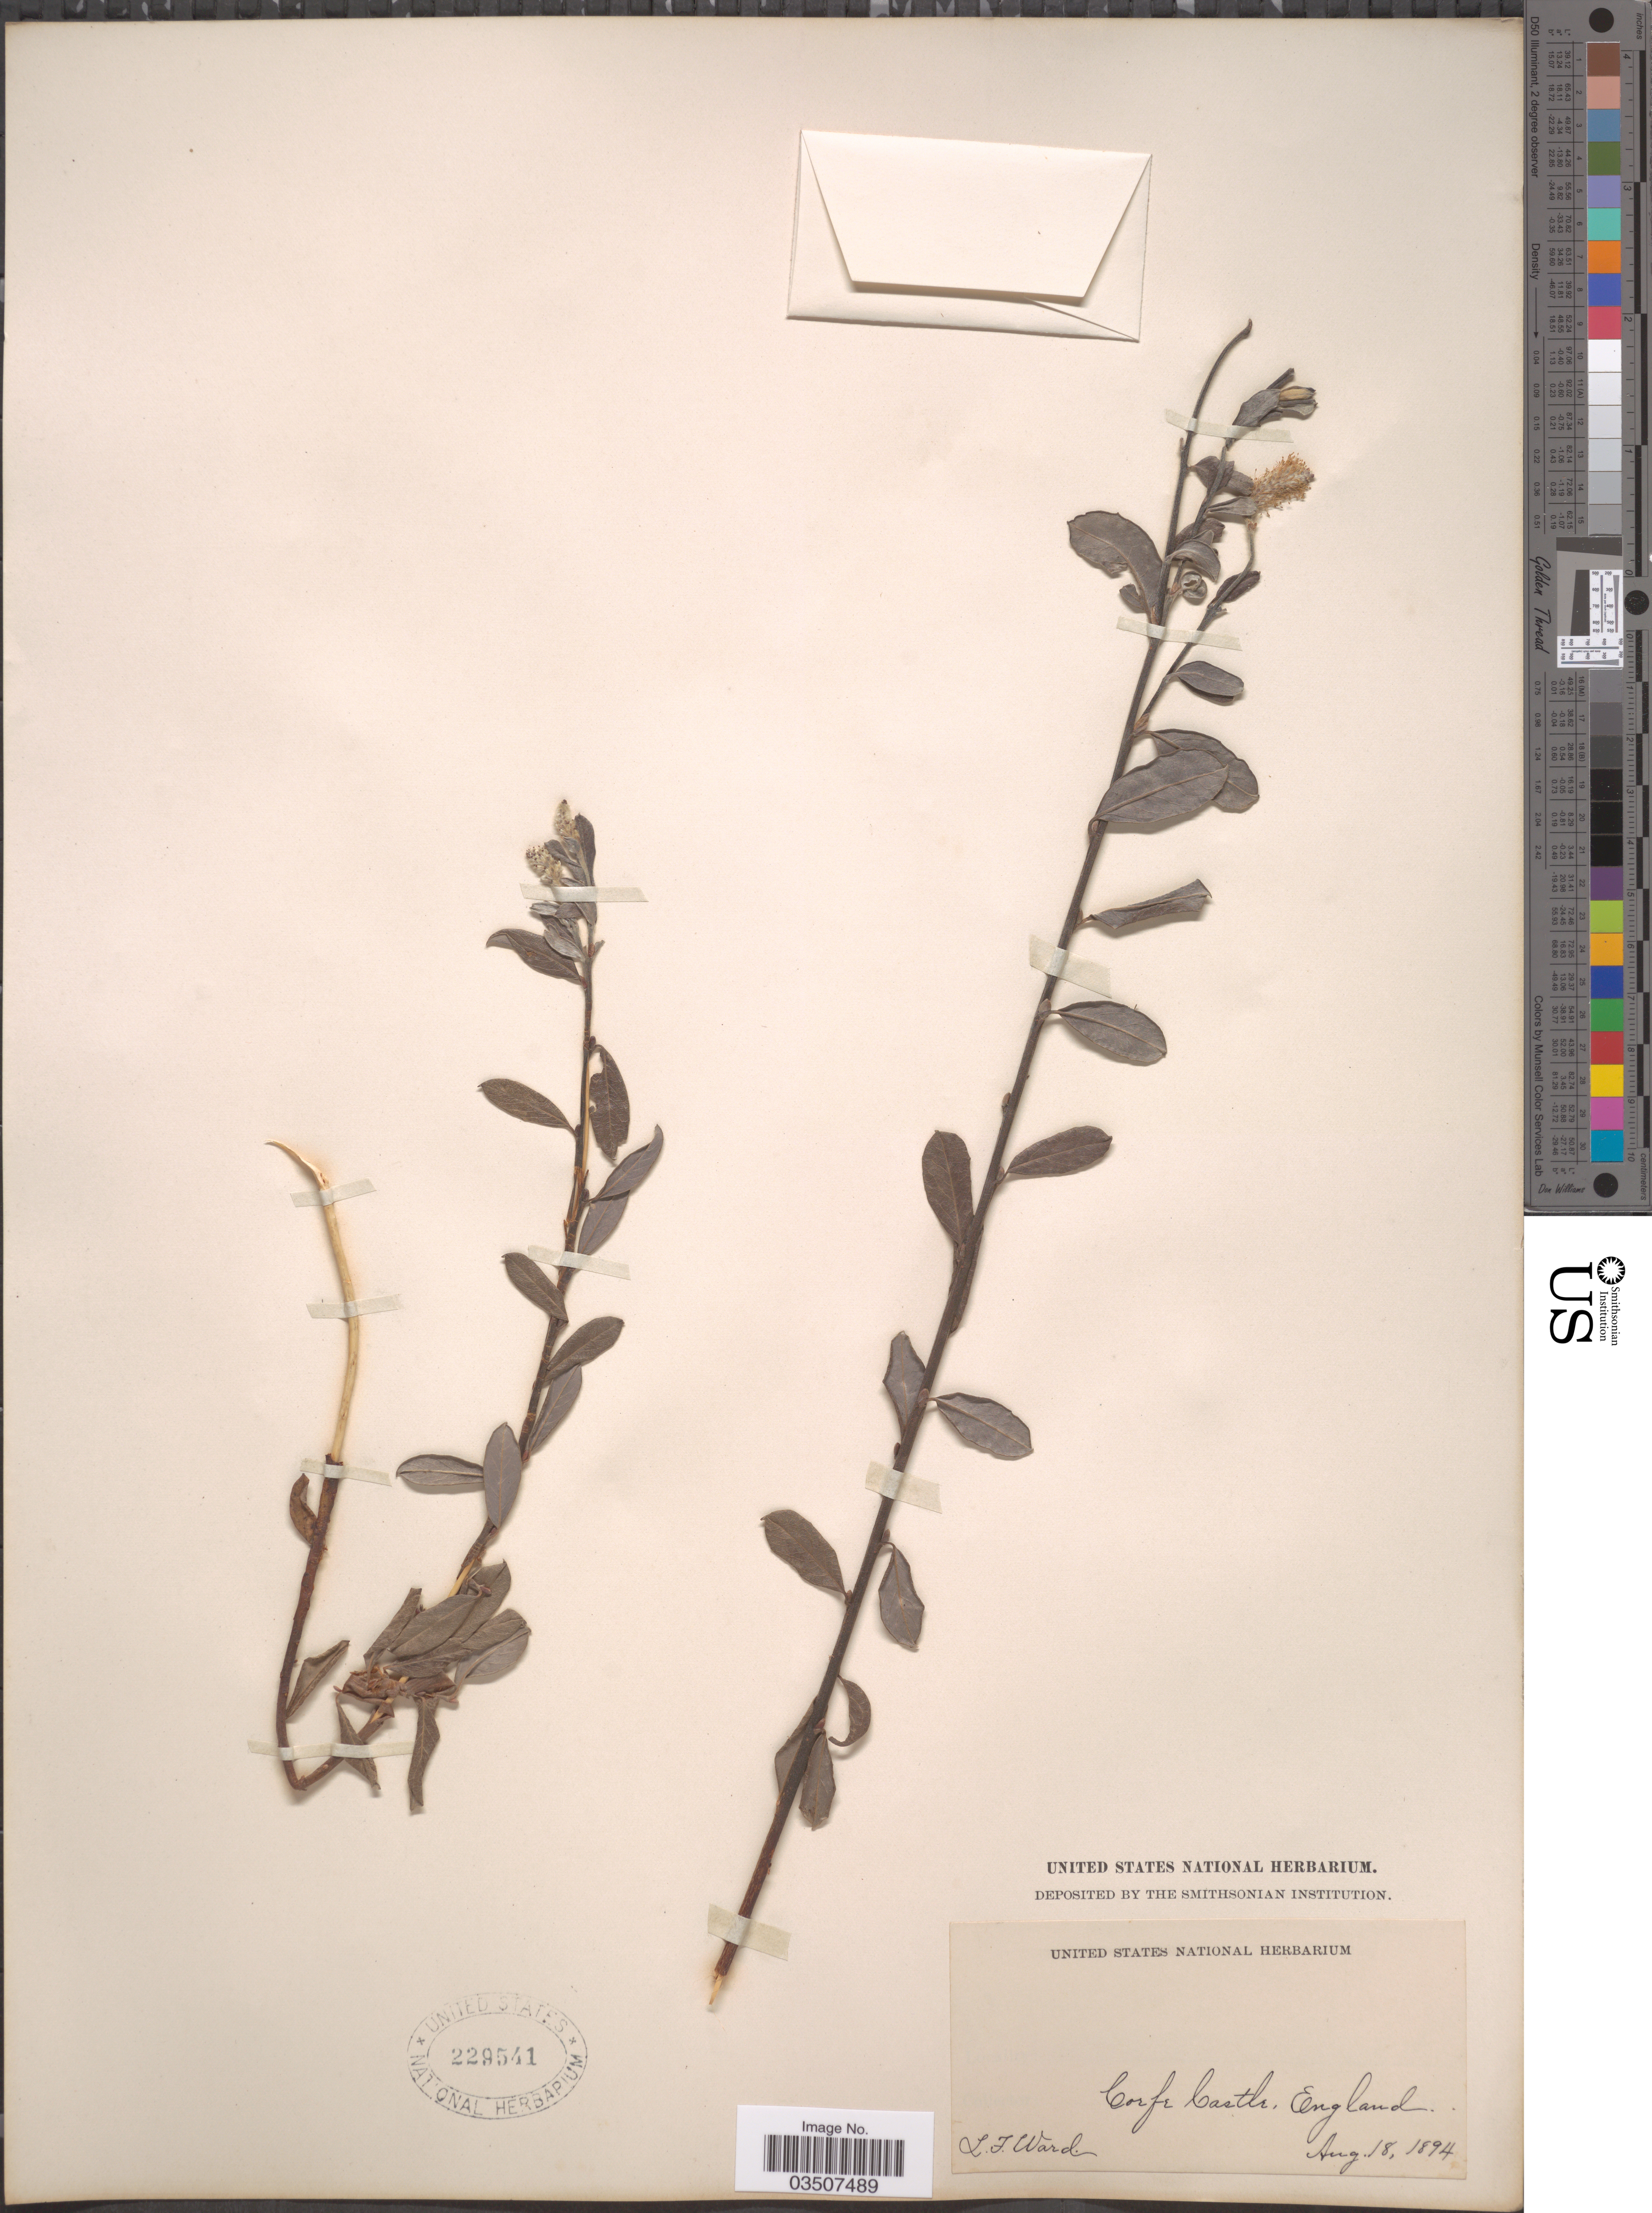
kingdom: Plantae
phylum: Tracheophyta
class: Magnoliopsida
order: Malpighiales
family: Salicaceae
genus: Salix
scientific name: Salix cordata x S. sericea Marshall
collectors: L. Ward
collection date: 1894-08-18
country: United Kingdom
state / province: England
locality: Corfe Castle.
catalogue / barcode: US 229541